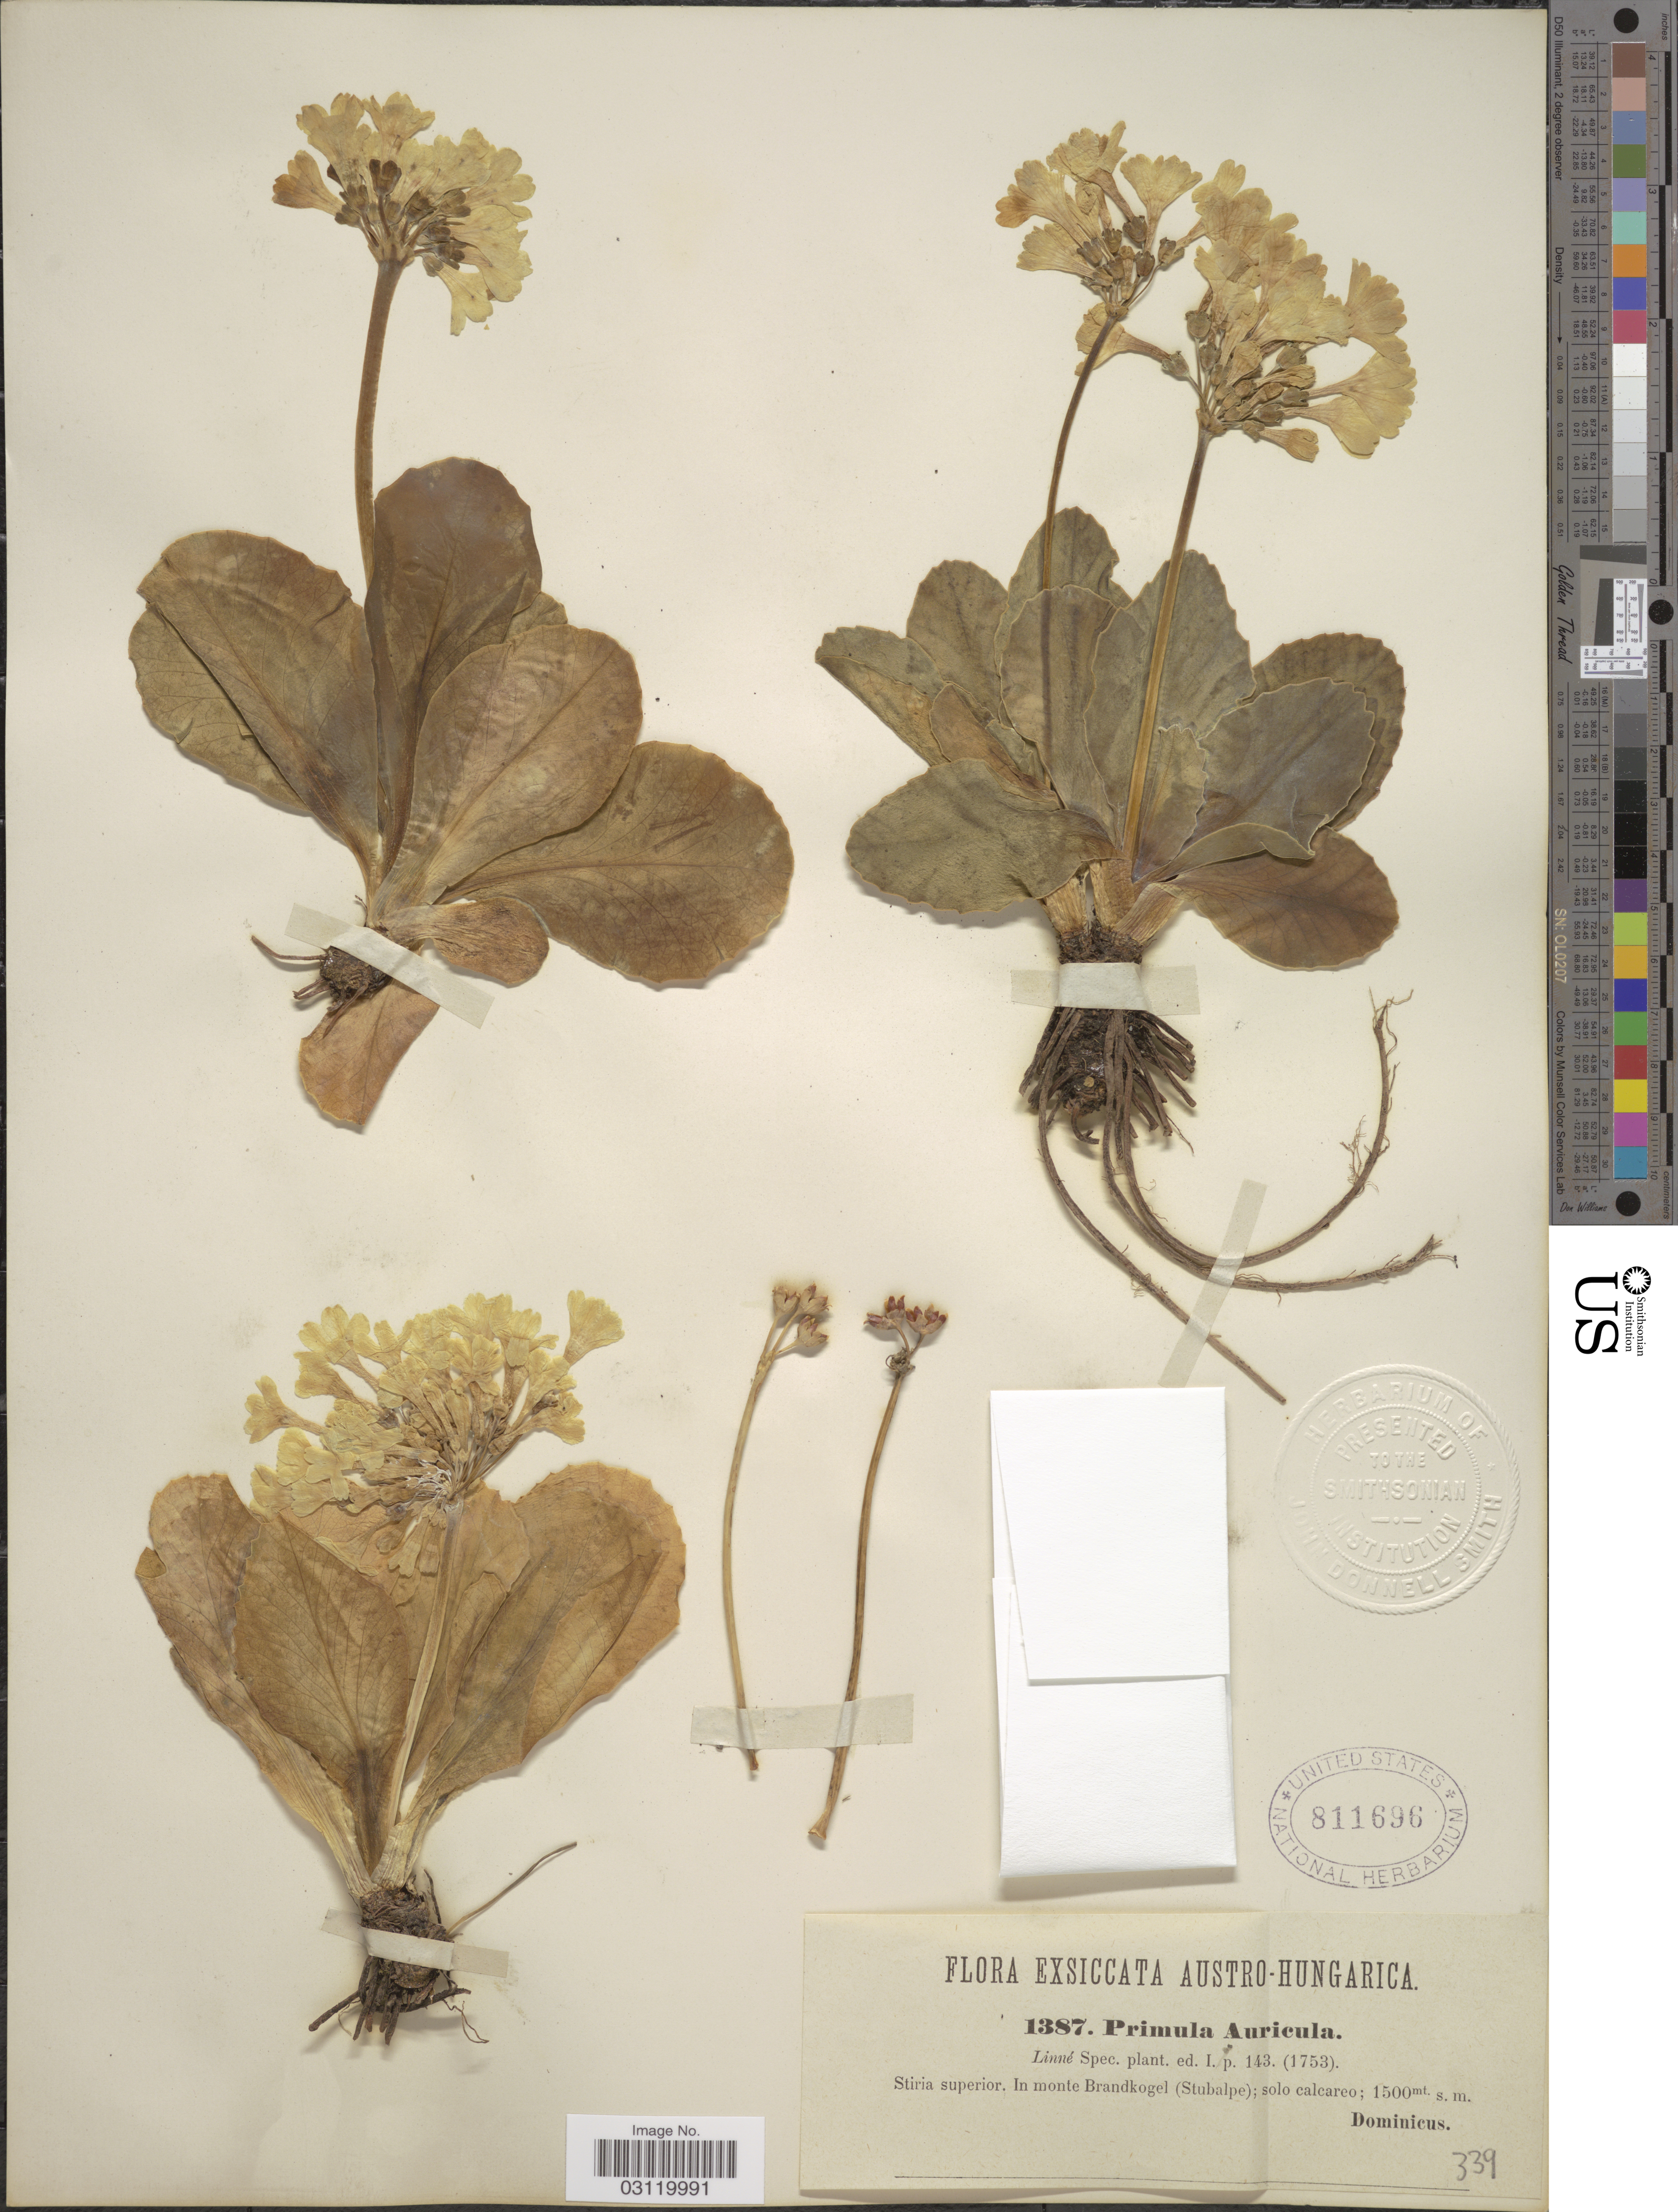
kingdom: Plantae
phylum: Tracheophyta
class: Magnoliopsida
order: Ericales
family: Primulaceae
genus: Primula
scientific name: Primula auricula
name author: L.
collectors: Dominicus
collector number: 1387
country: Austria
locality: Ausrtro-Hungarica. Stiria superior. In monte Brandkogel (Stubalpe); solo calcareo.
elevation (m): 1500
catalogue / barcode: US 811696